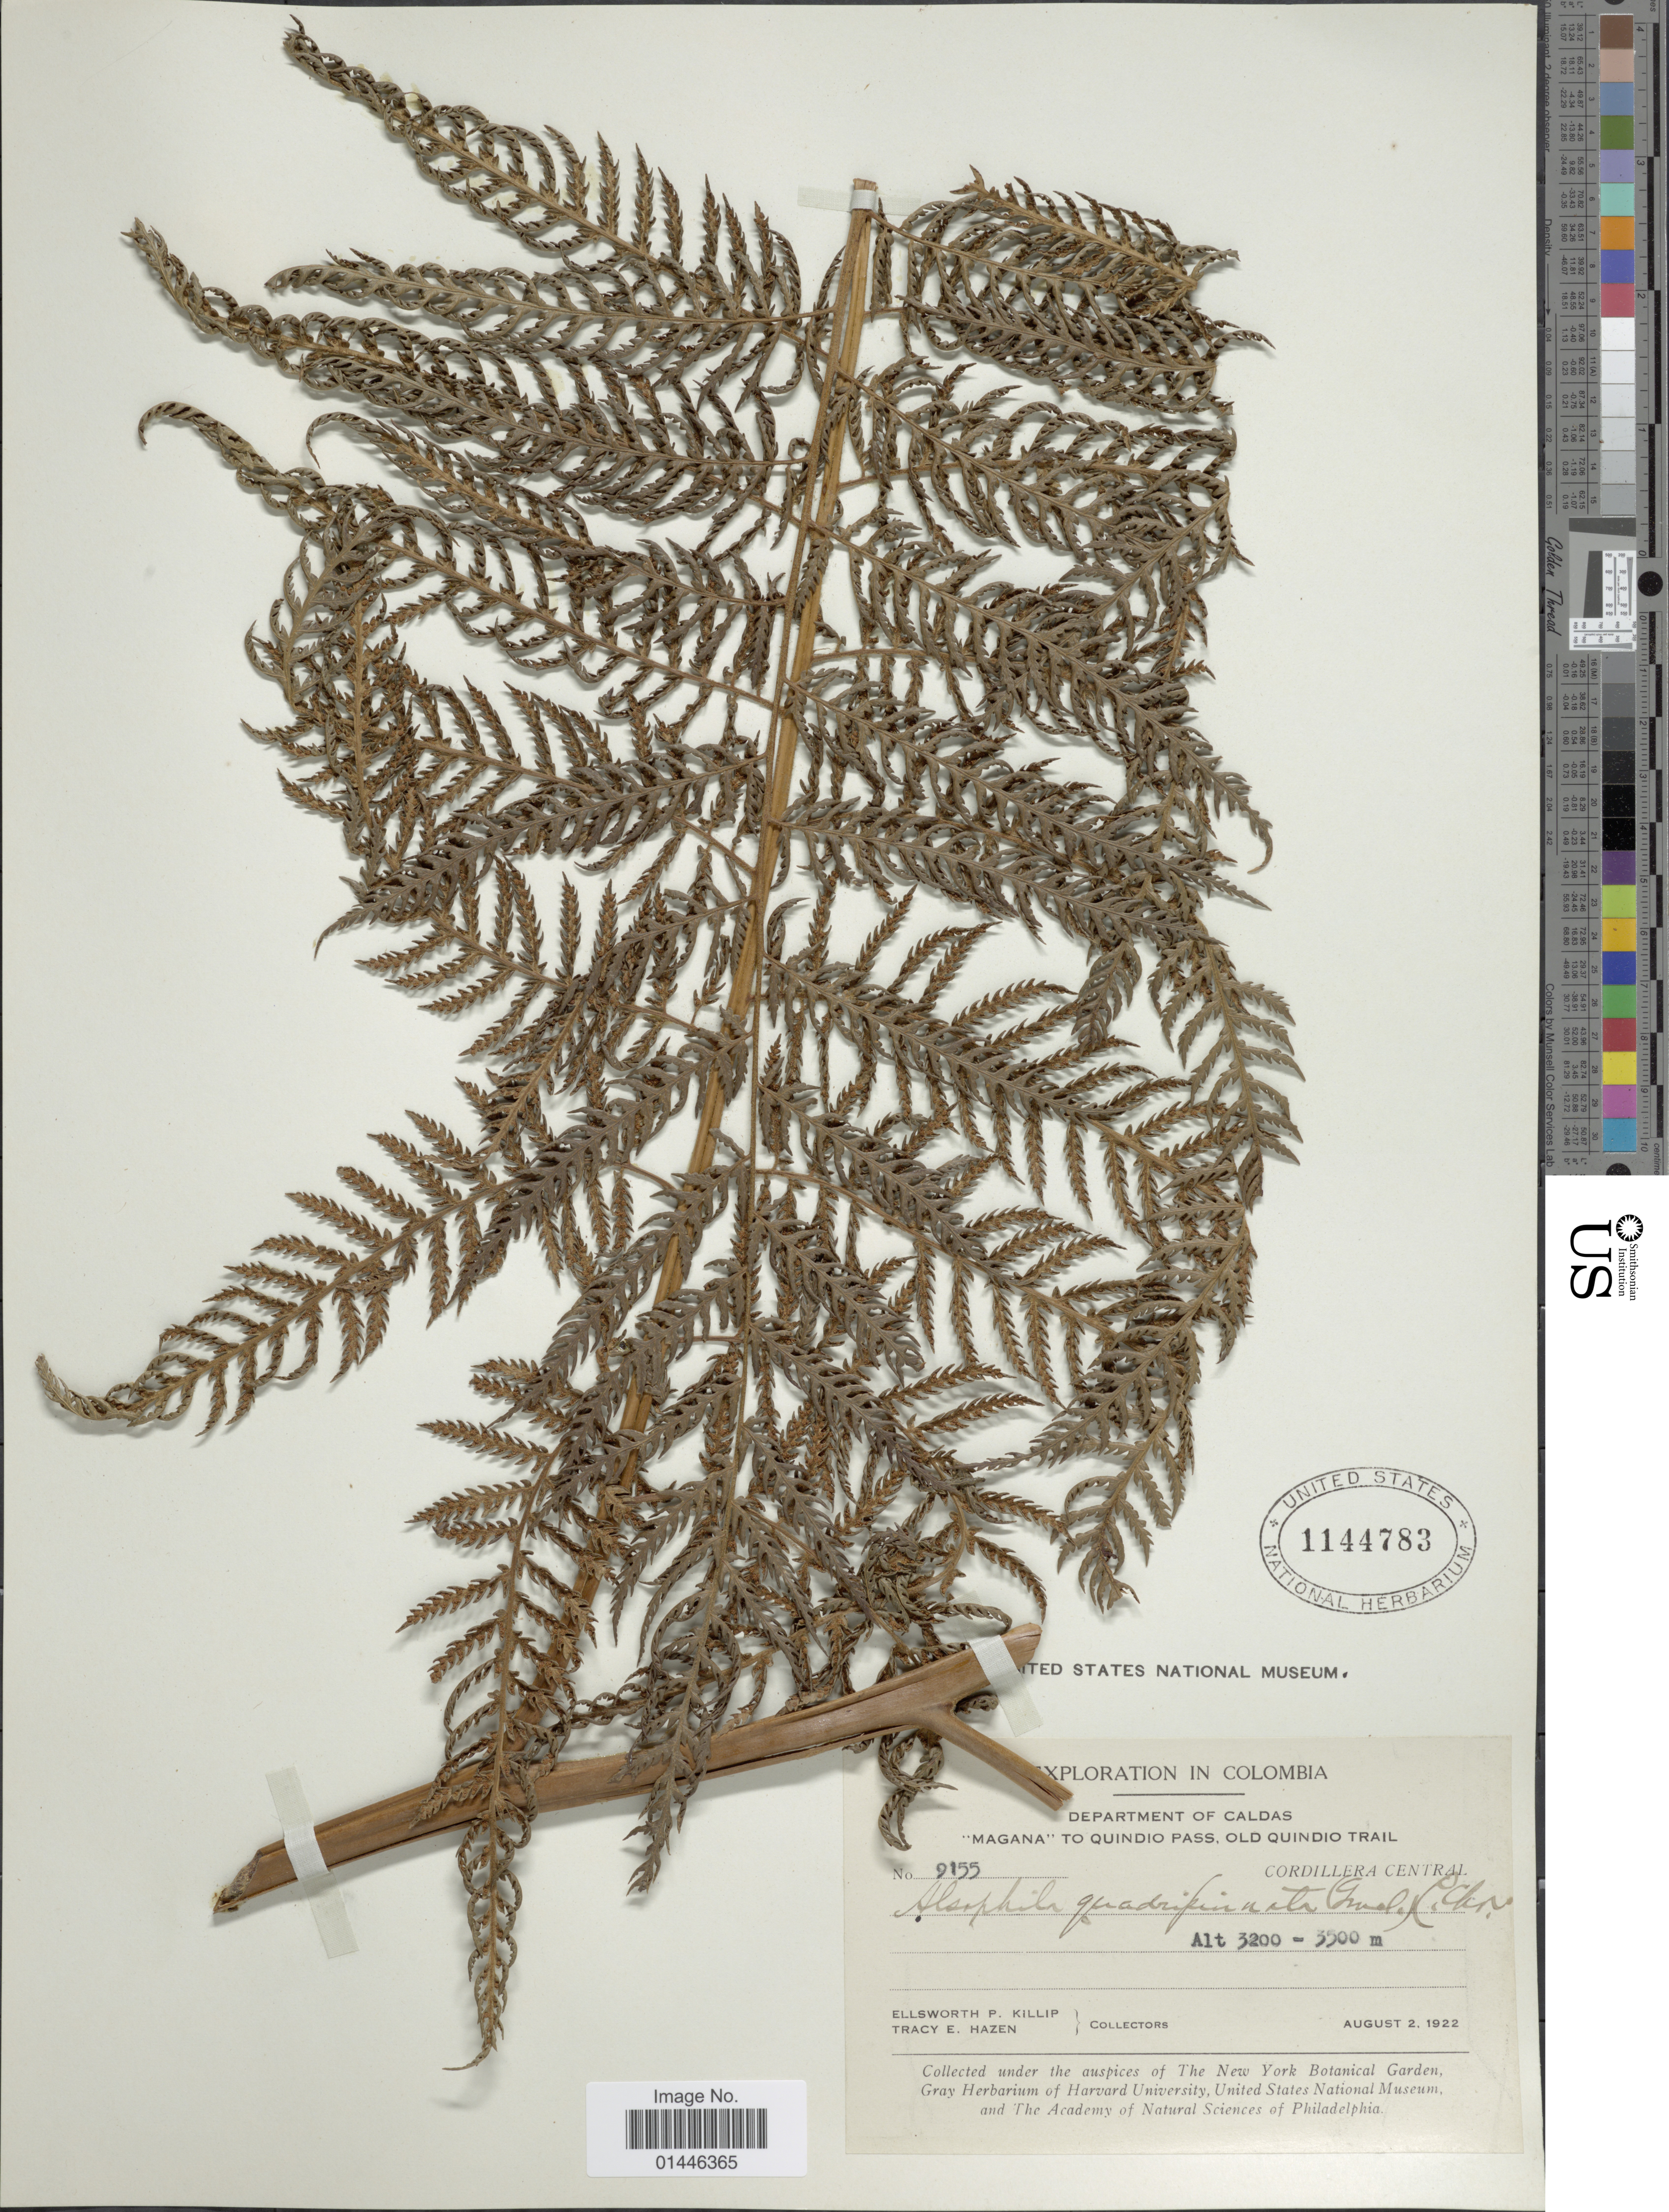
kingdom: Plantae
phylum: Tracheophyta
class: Polypodiopsida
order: Cyatheales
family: Dicksoniaceae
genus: Lophosoria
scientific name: Lophosoria quadripinnata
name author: (J.F. Gmel.) C. Chr.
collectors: E. P. Killip & T. E. Hazen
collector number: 9155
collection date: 1922-08-02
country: Colombia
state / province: Caldas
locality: Magana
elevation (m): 3200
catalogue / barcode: US 1144783